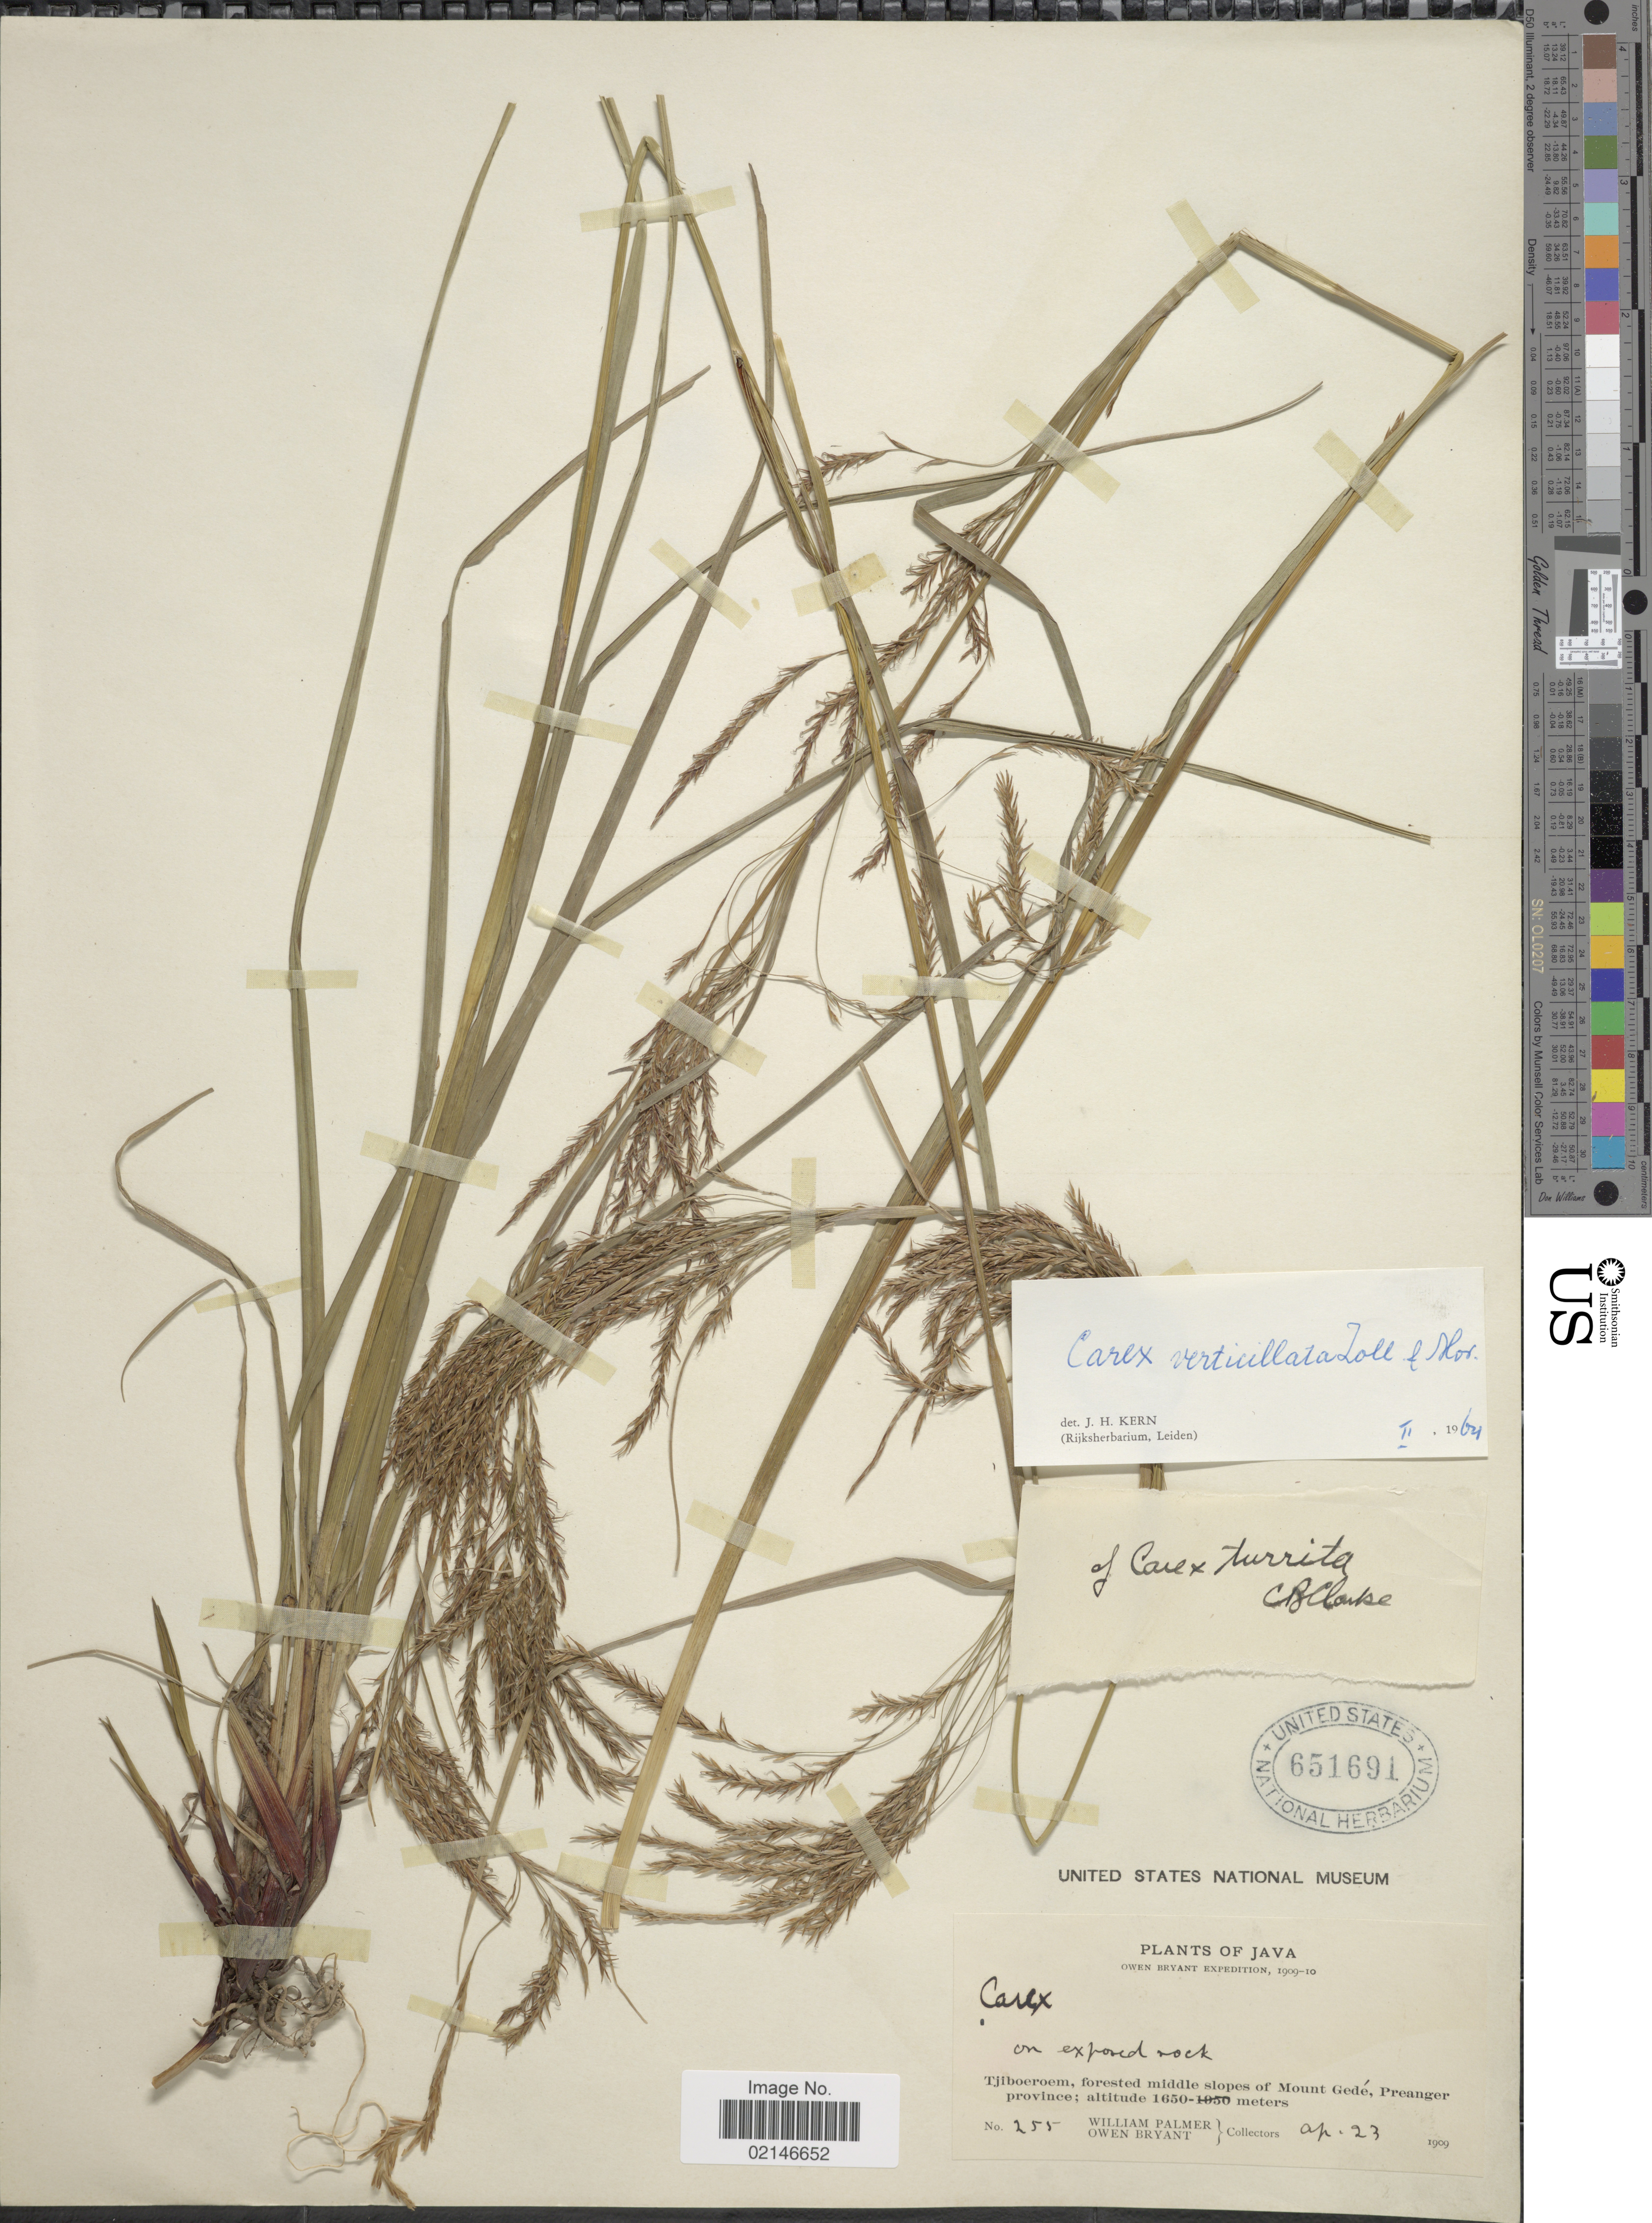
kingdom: Plantae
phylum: Tracheophyta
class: Liliopsida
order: Poales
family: Cyperaceae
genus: Carex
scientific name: Carex verticillata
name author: Zoll. & Moritzi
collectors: W. Palmer & O. Bryant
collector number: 255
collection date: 1909-04-23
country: Indonesia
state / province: Java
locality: Tjiboeroem, forested middle slopes of Mount Gede, Preanger Province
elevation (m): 1650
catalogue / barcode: US 651691